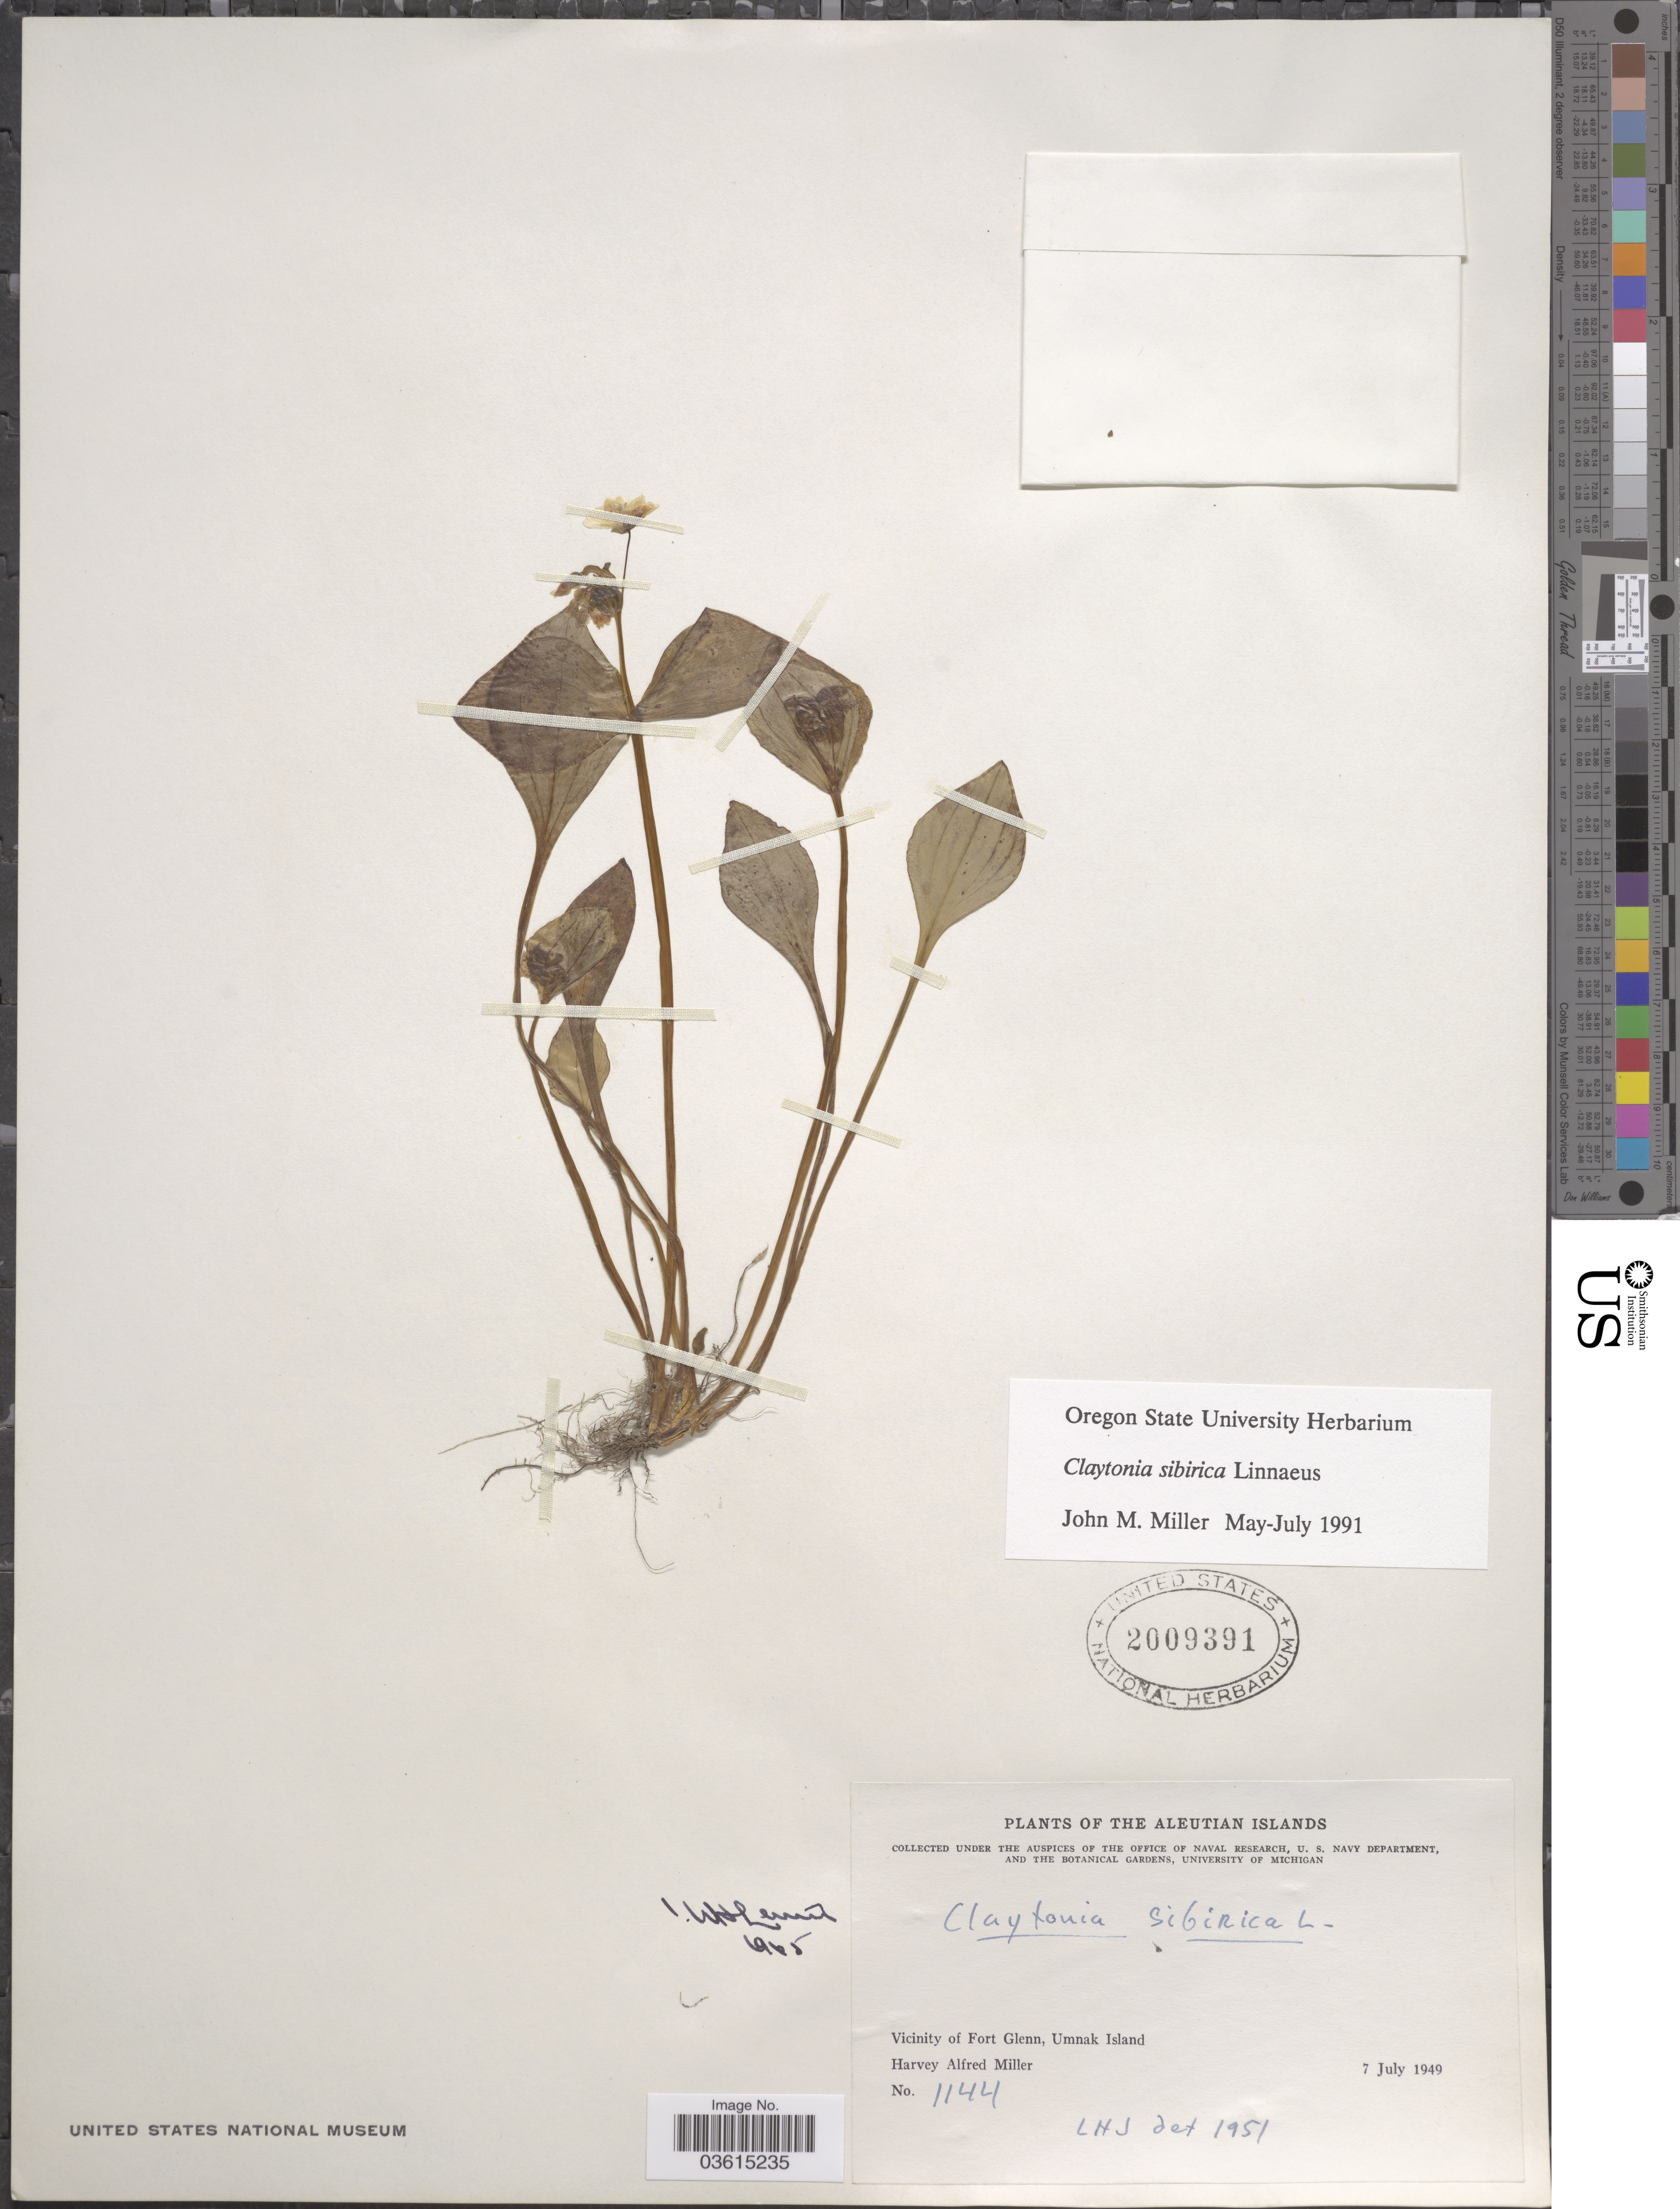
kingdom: Plantae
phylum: Tracheophyta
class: Magnoliopsida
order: Caryophyllales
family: Montiaceae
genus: Claytonia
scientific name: Claytonia sibirica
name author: L.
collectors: H. A. Miller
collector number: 1144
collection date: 1949-07-07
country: United States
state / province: Alaska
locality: Aleutian Islands. Vicinity of Fort Glenn, Umnak Island.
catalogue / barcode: US 2009391